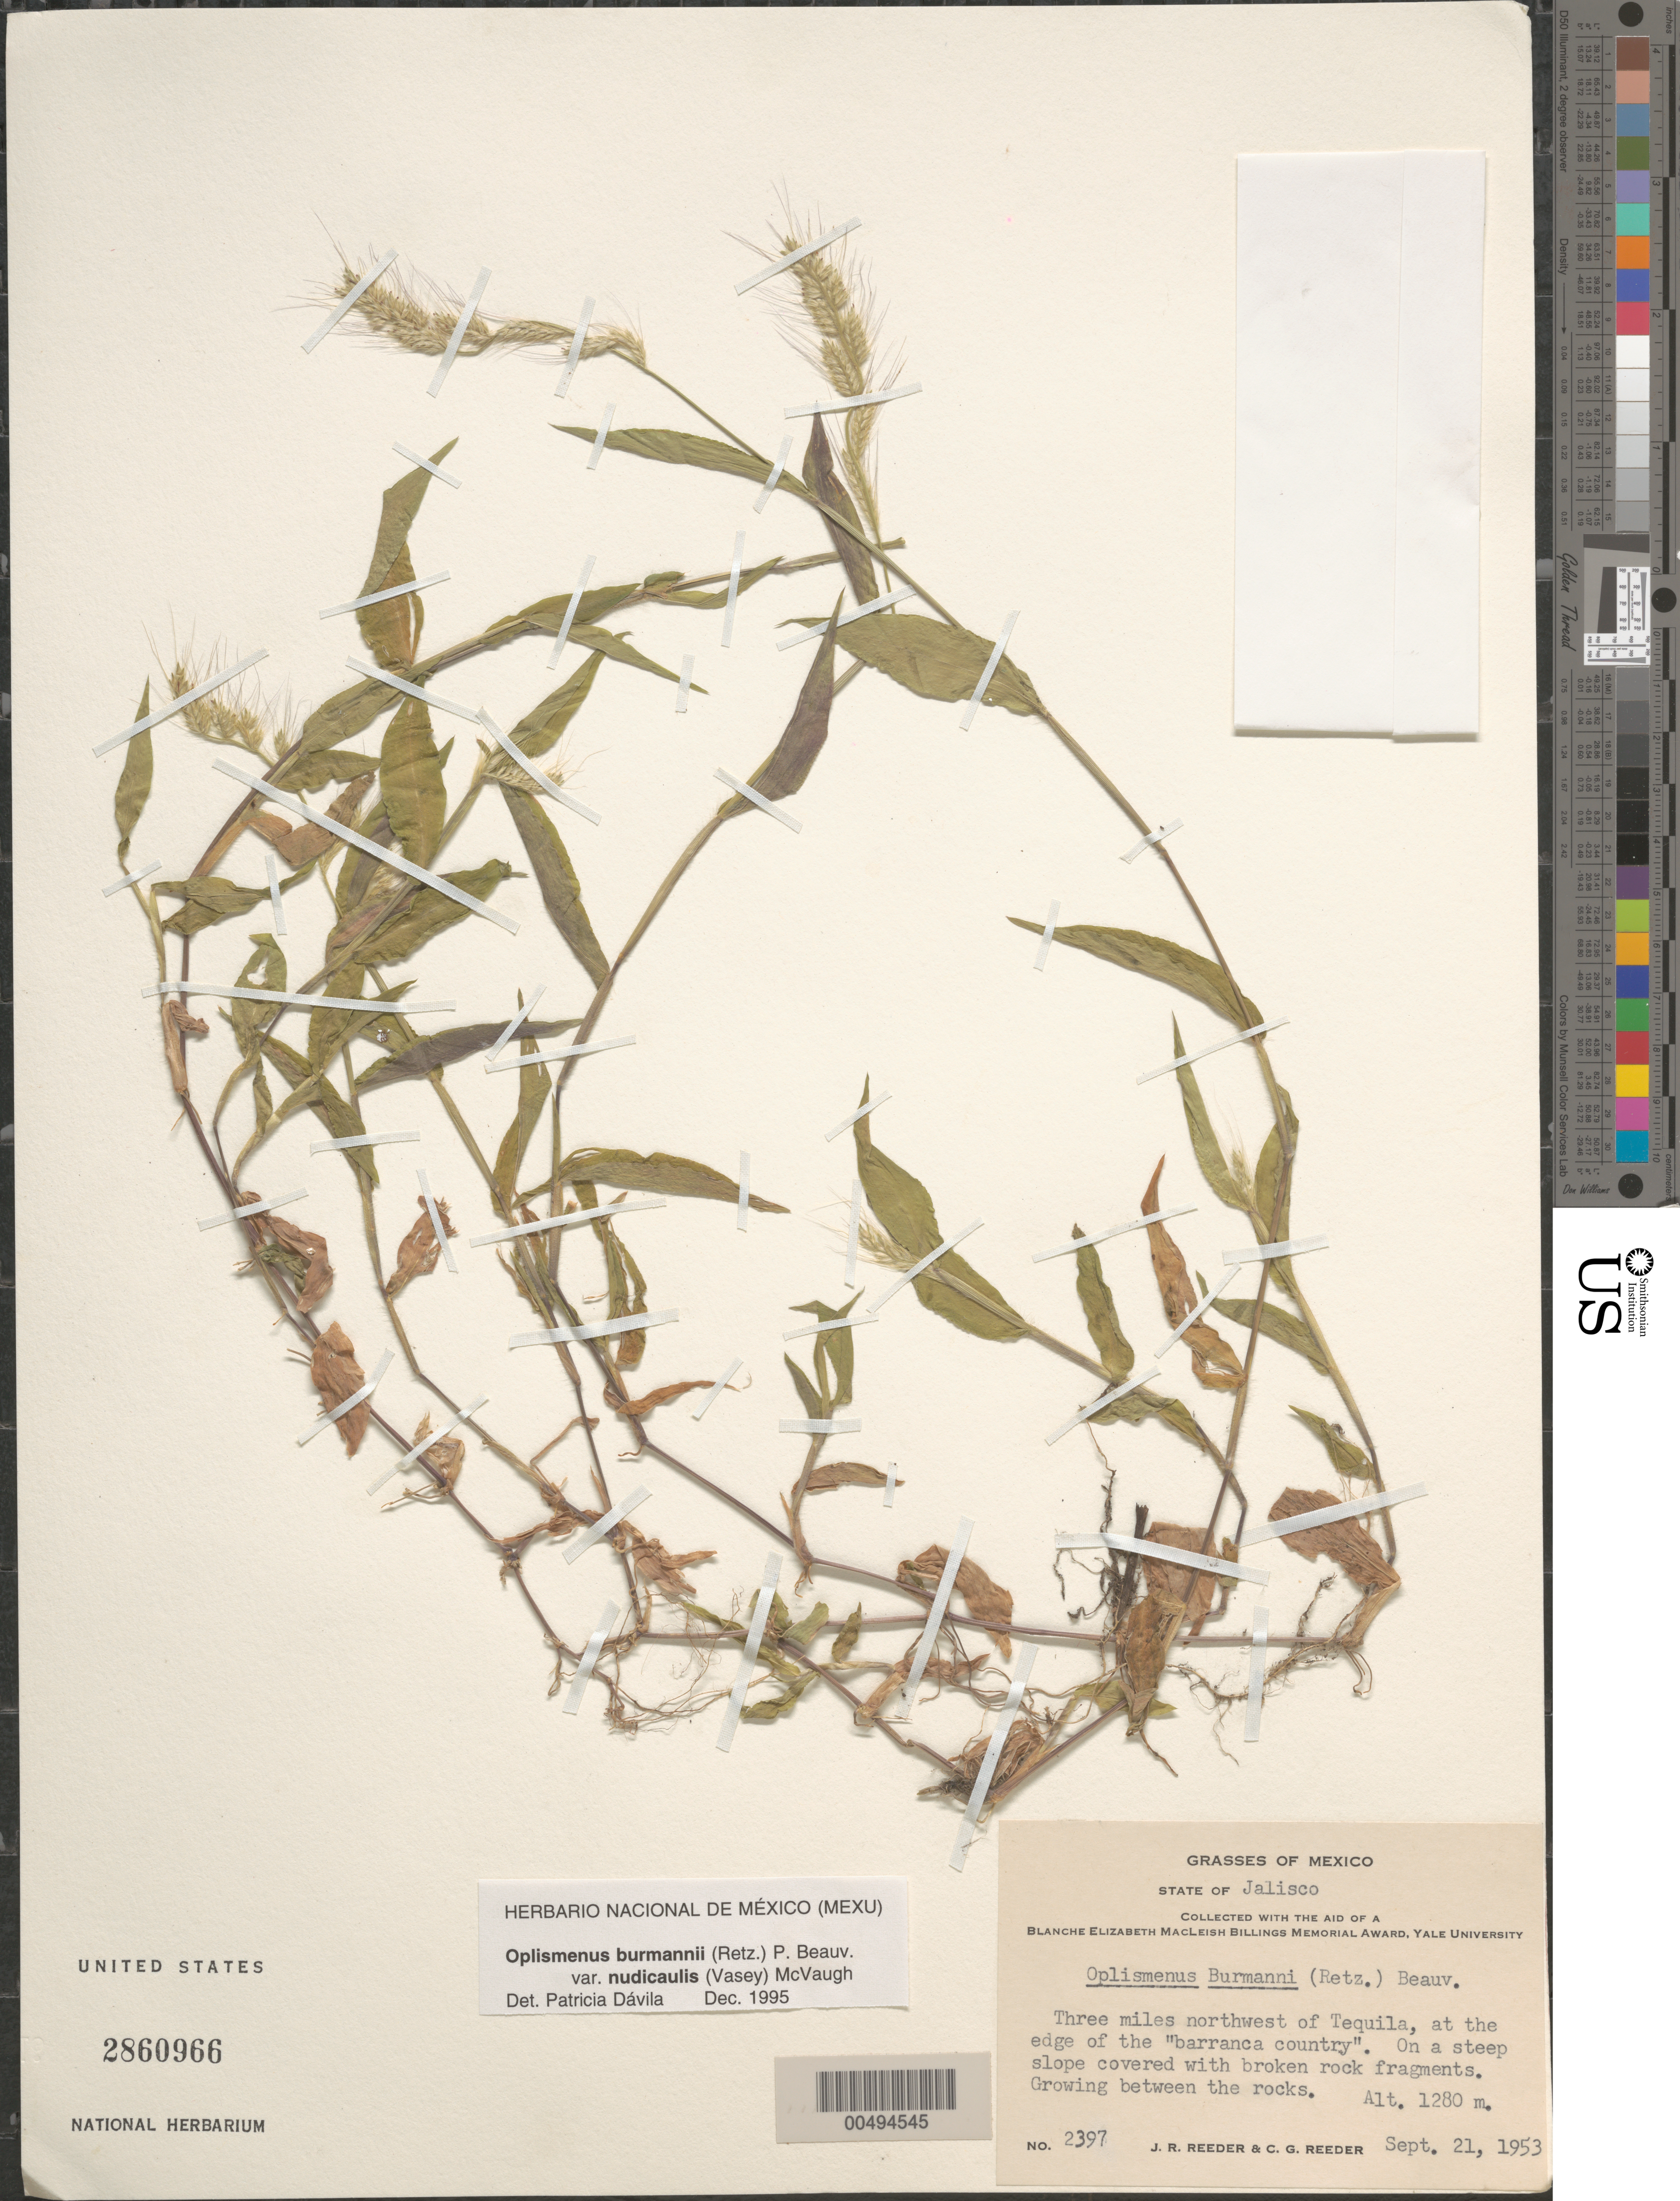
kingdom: Plantae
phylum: Tracheophyta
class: Liliopsida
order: Poales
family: Poaceae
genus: Oplismenus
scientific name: Oplismenus burmannii var. nudicaulis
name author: (Vasey) McVaugh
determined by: Dávila, P. D.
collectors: J. R. Reeder & C. G. Reeder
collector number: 2397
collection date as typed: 21 Sep 1953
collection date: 1953-09-21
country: Mexico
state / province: Jalisco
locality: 3 mi NW of Tequila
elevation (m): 1280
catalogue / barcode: US 2860966